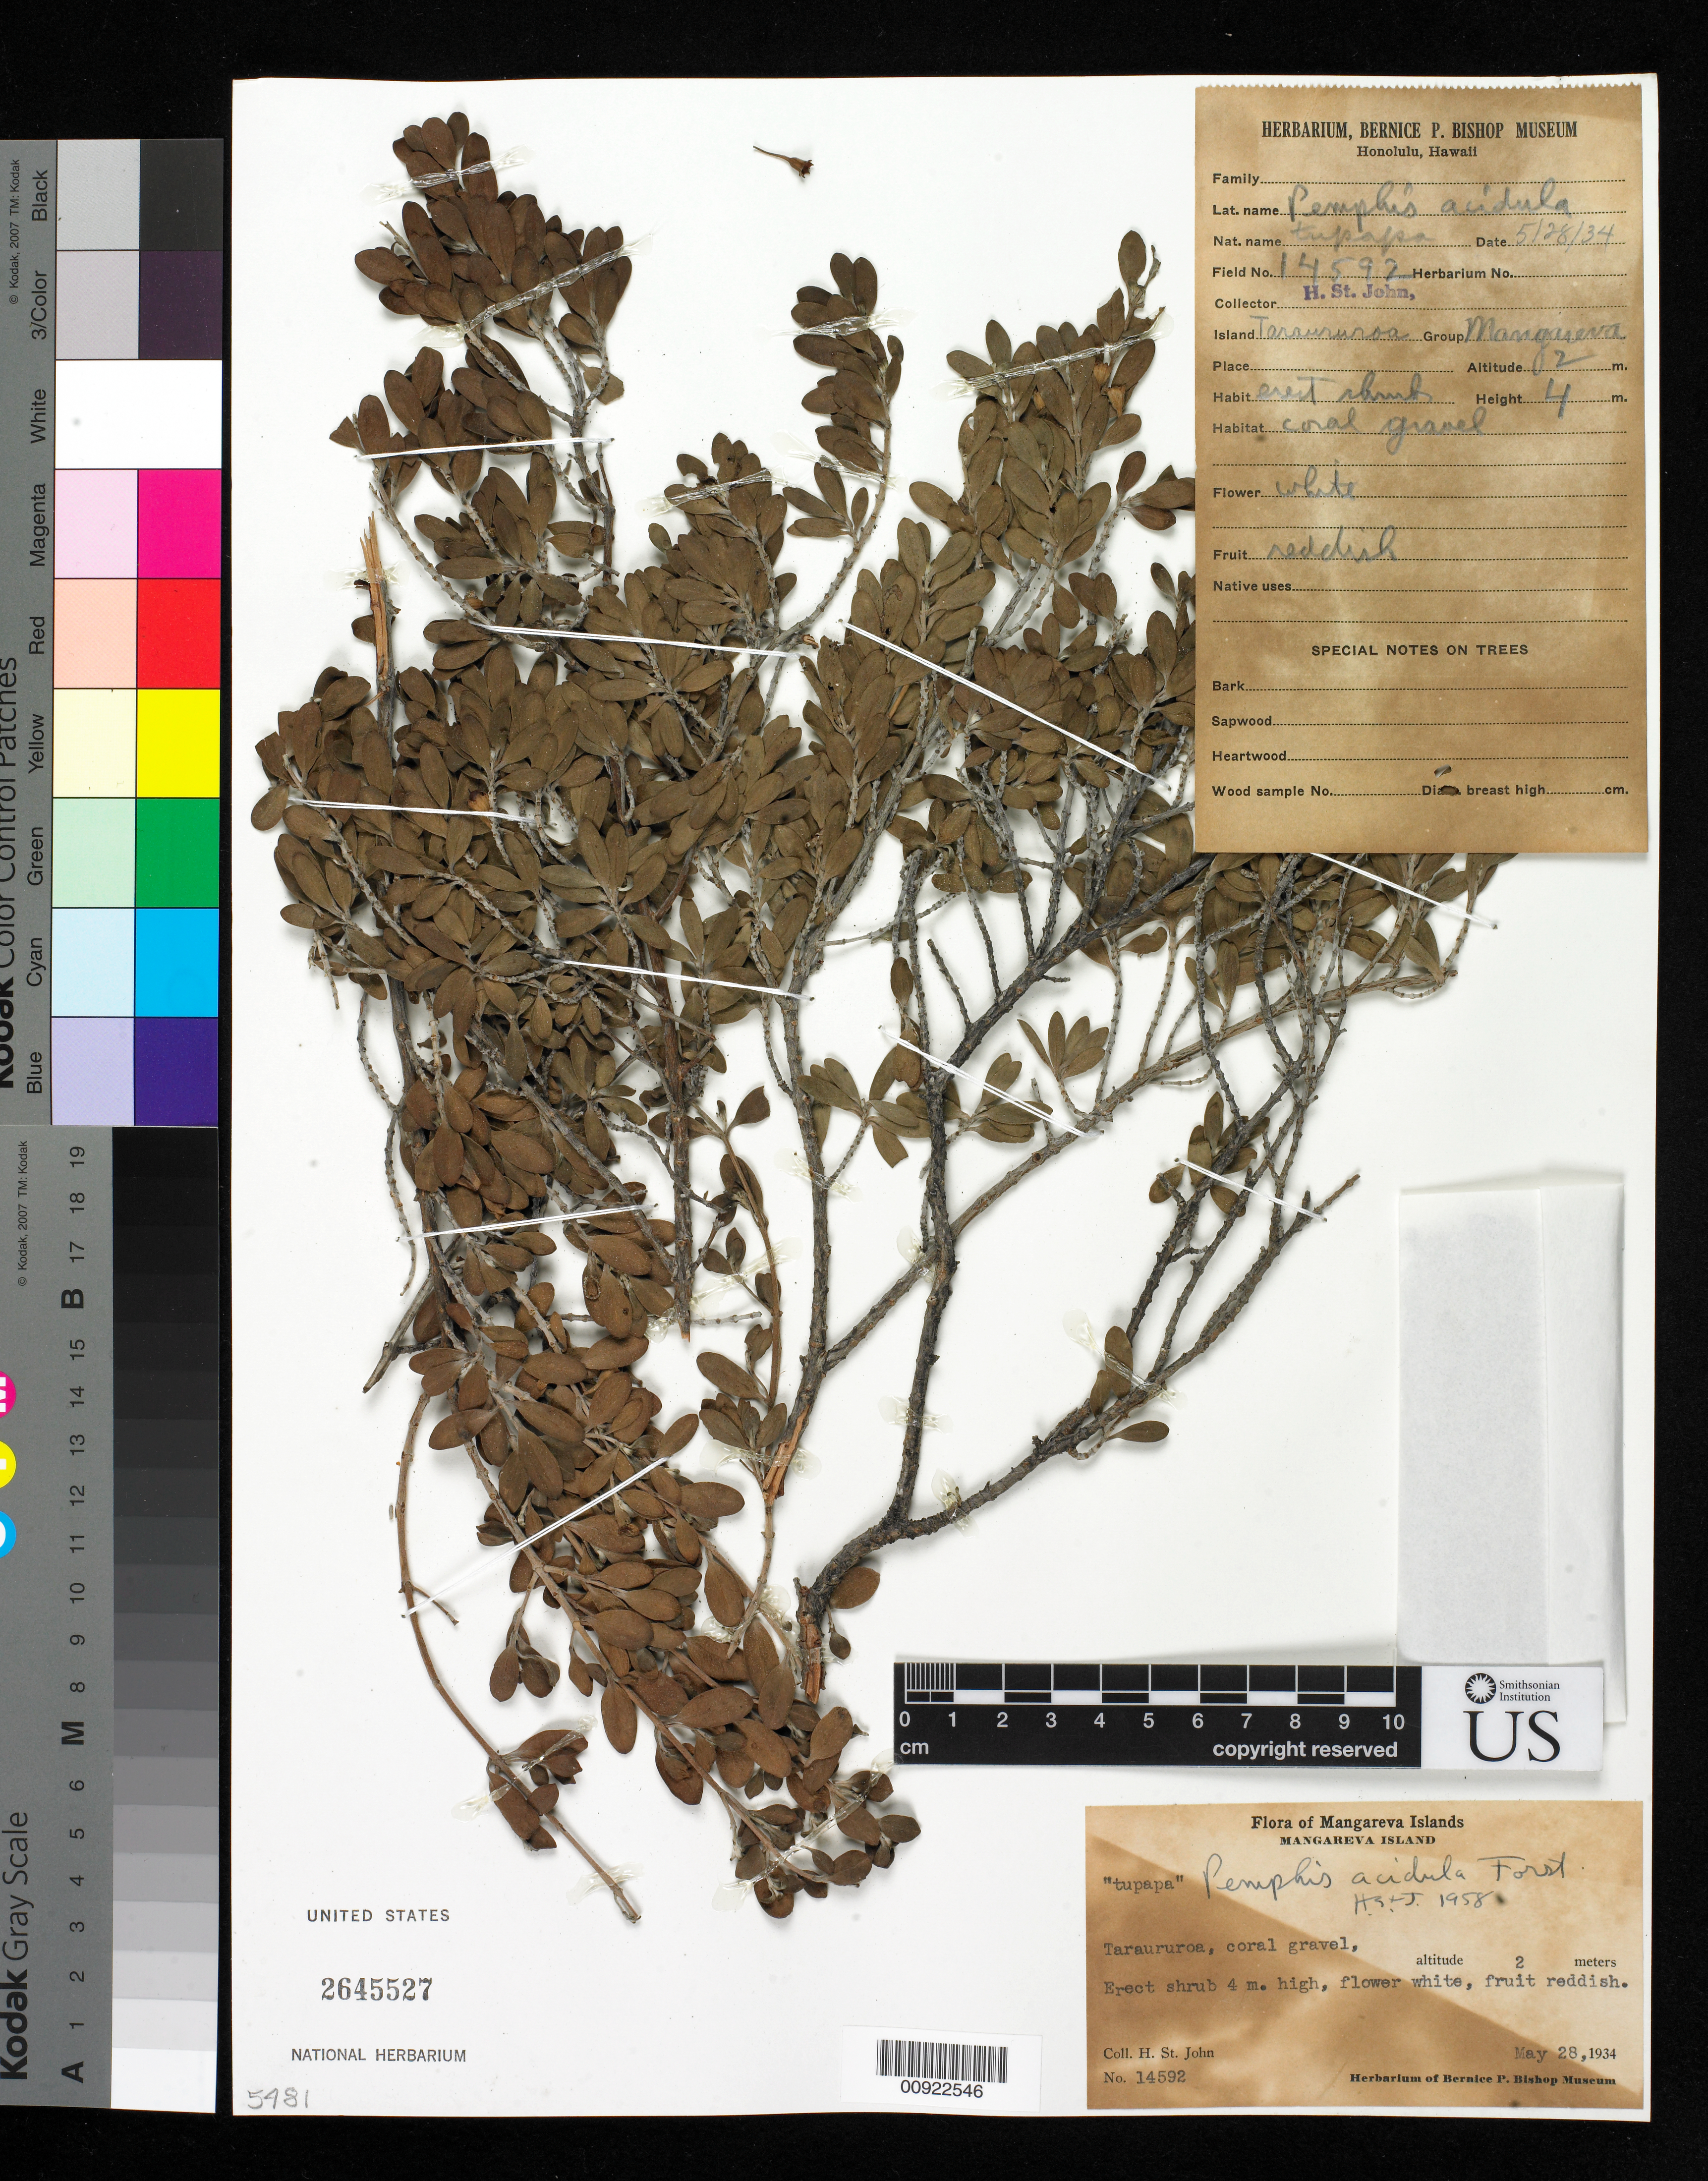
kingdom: Plantae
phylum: Tracheophyta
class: Magnoliopsida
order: Myrtales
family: Lythraceae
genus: Pemphis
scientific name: Pemphis acidula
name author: J.R. Forst. & G. Forst.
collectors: H. St. John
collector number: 14592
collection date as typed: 28 May 1934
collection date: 1934-05-28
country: French Polynesia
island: Mangareva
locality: Tarauroroa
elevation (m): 2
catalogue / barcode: US 2645527